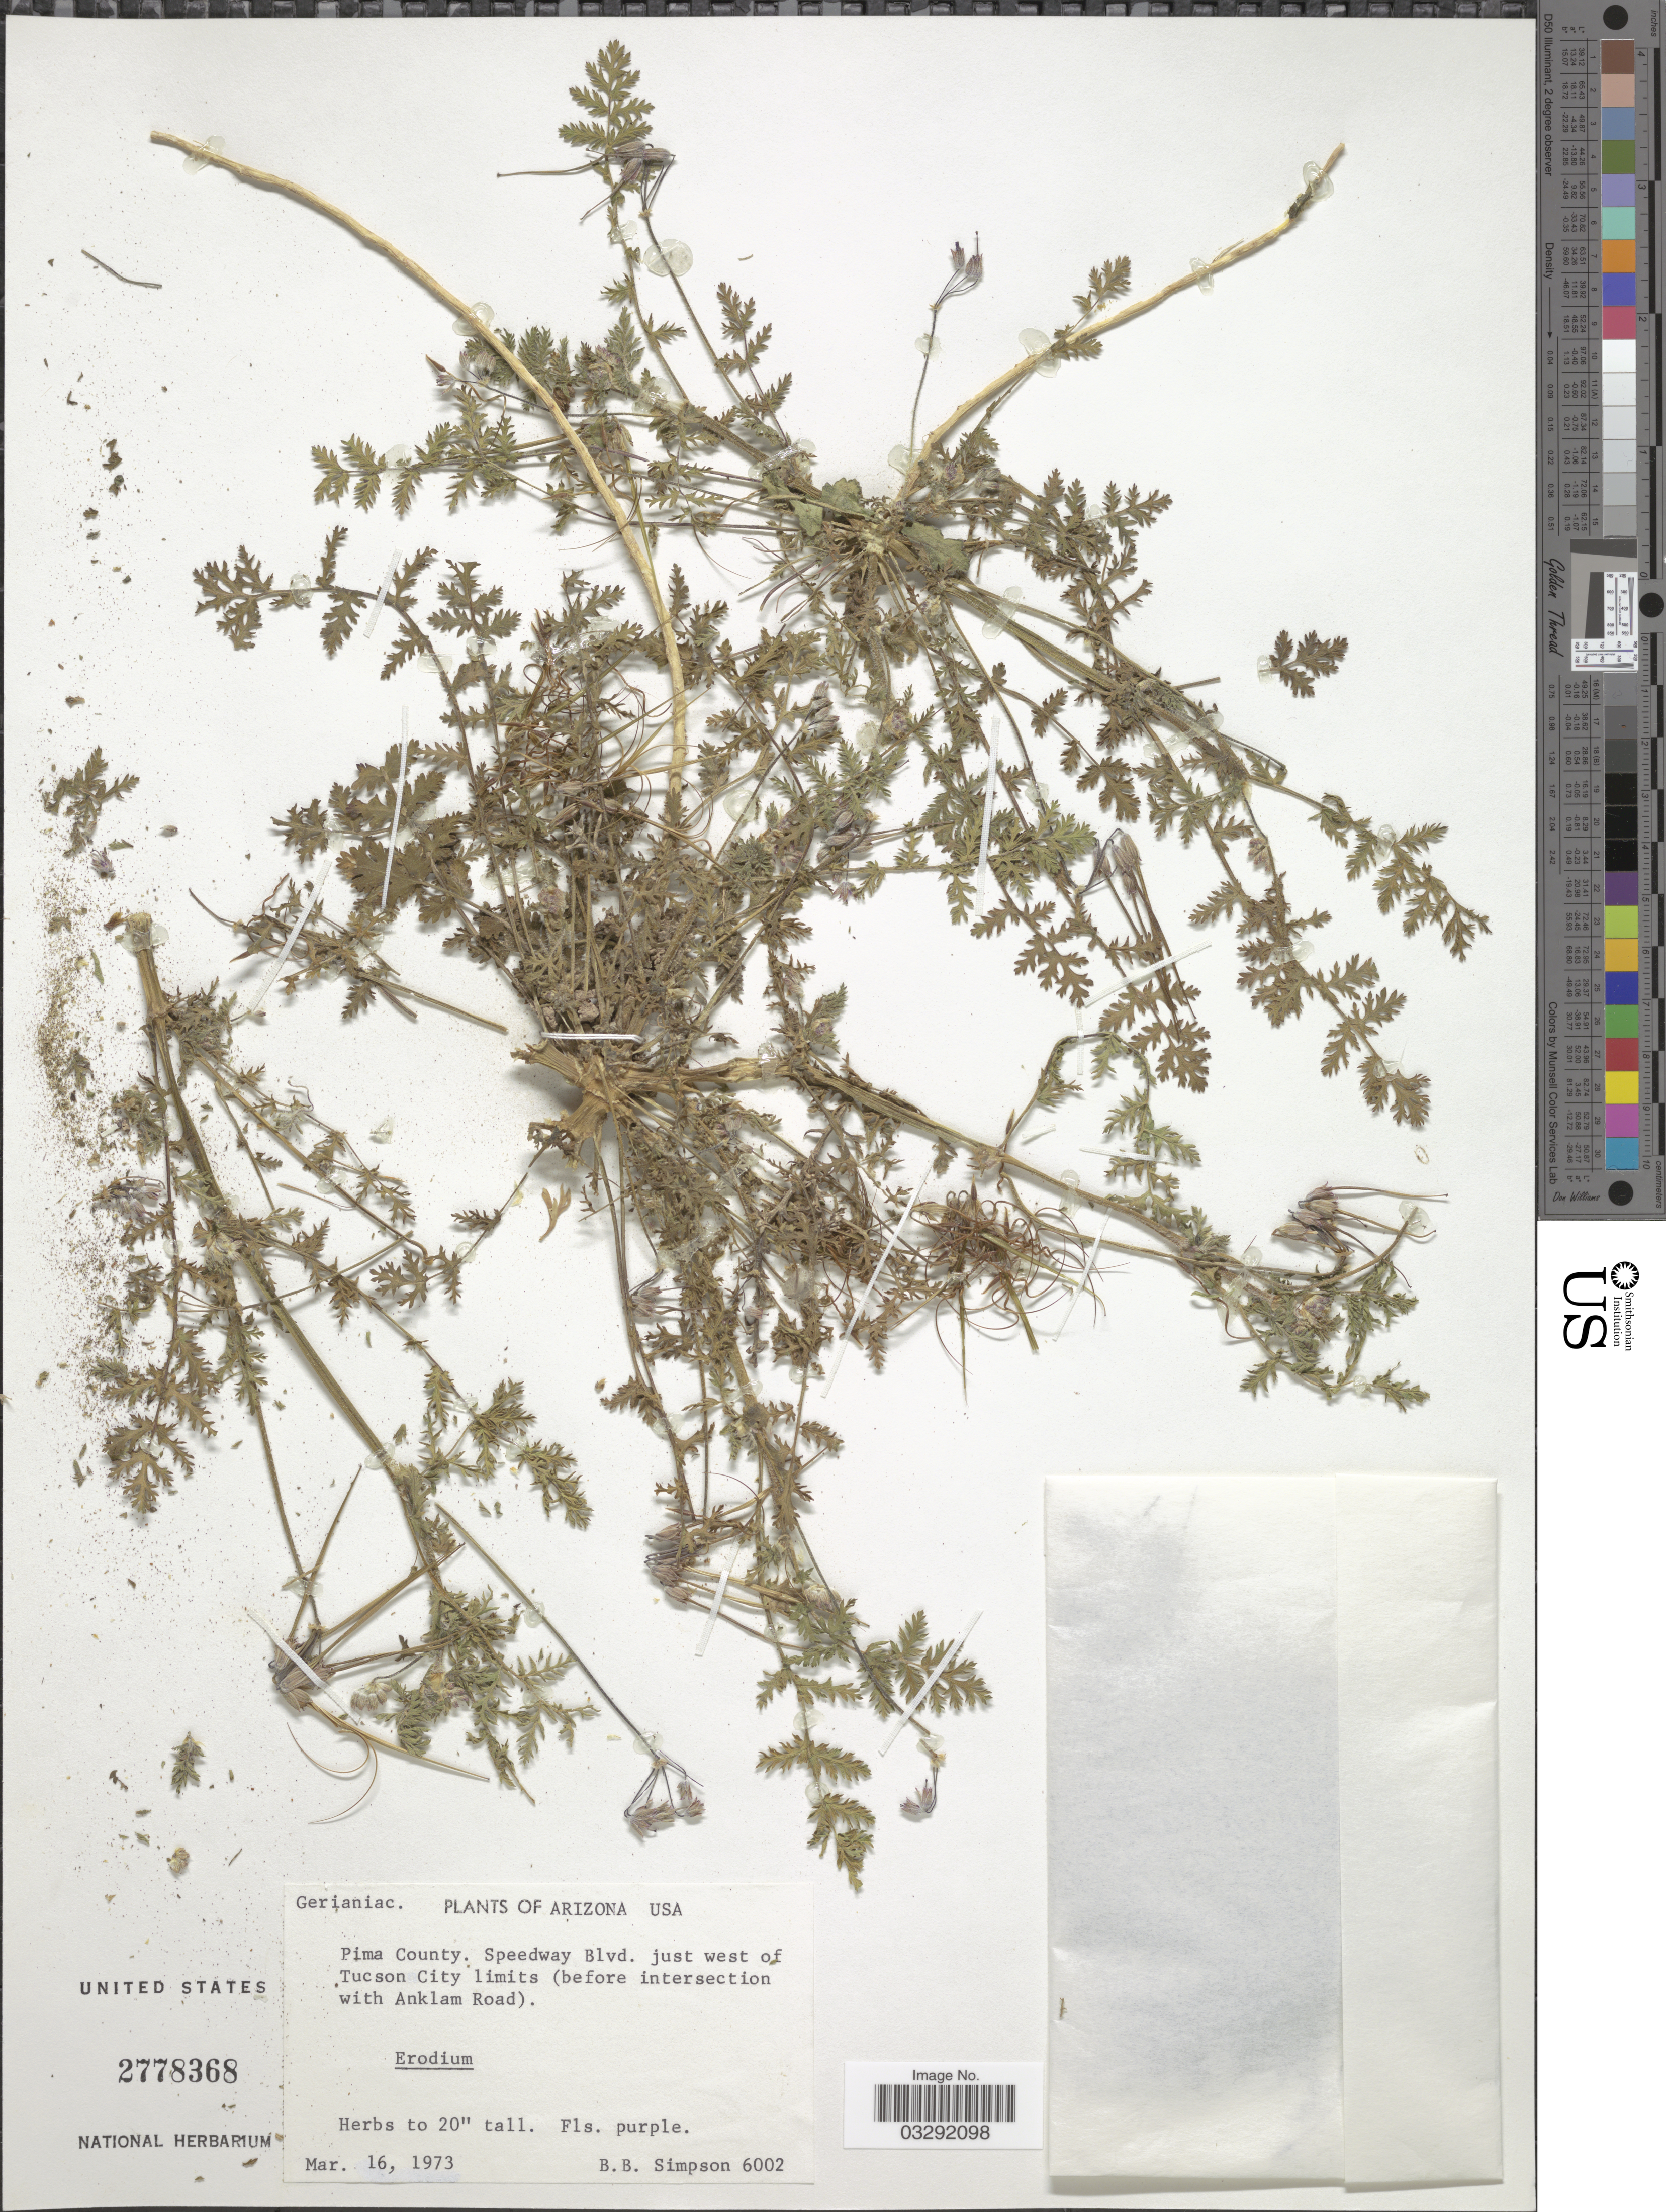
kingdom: Plantae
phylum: Tracheophyta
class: Magnoliopsida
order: Geraniales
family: Geraniaceae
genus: Erodium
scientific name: Erodium sp.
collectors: B. Simpson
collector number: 6002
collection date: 1973-03-16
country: United States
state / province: Arizona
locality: USA. Pima County. Speedway Blvd. just west of Tucson City limits (before intersection with Anklam Road).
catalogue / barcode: US 2778368